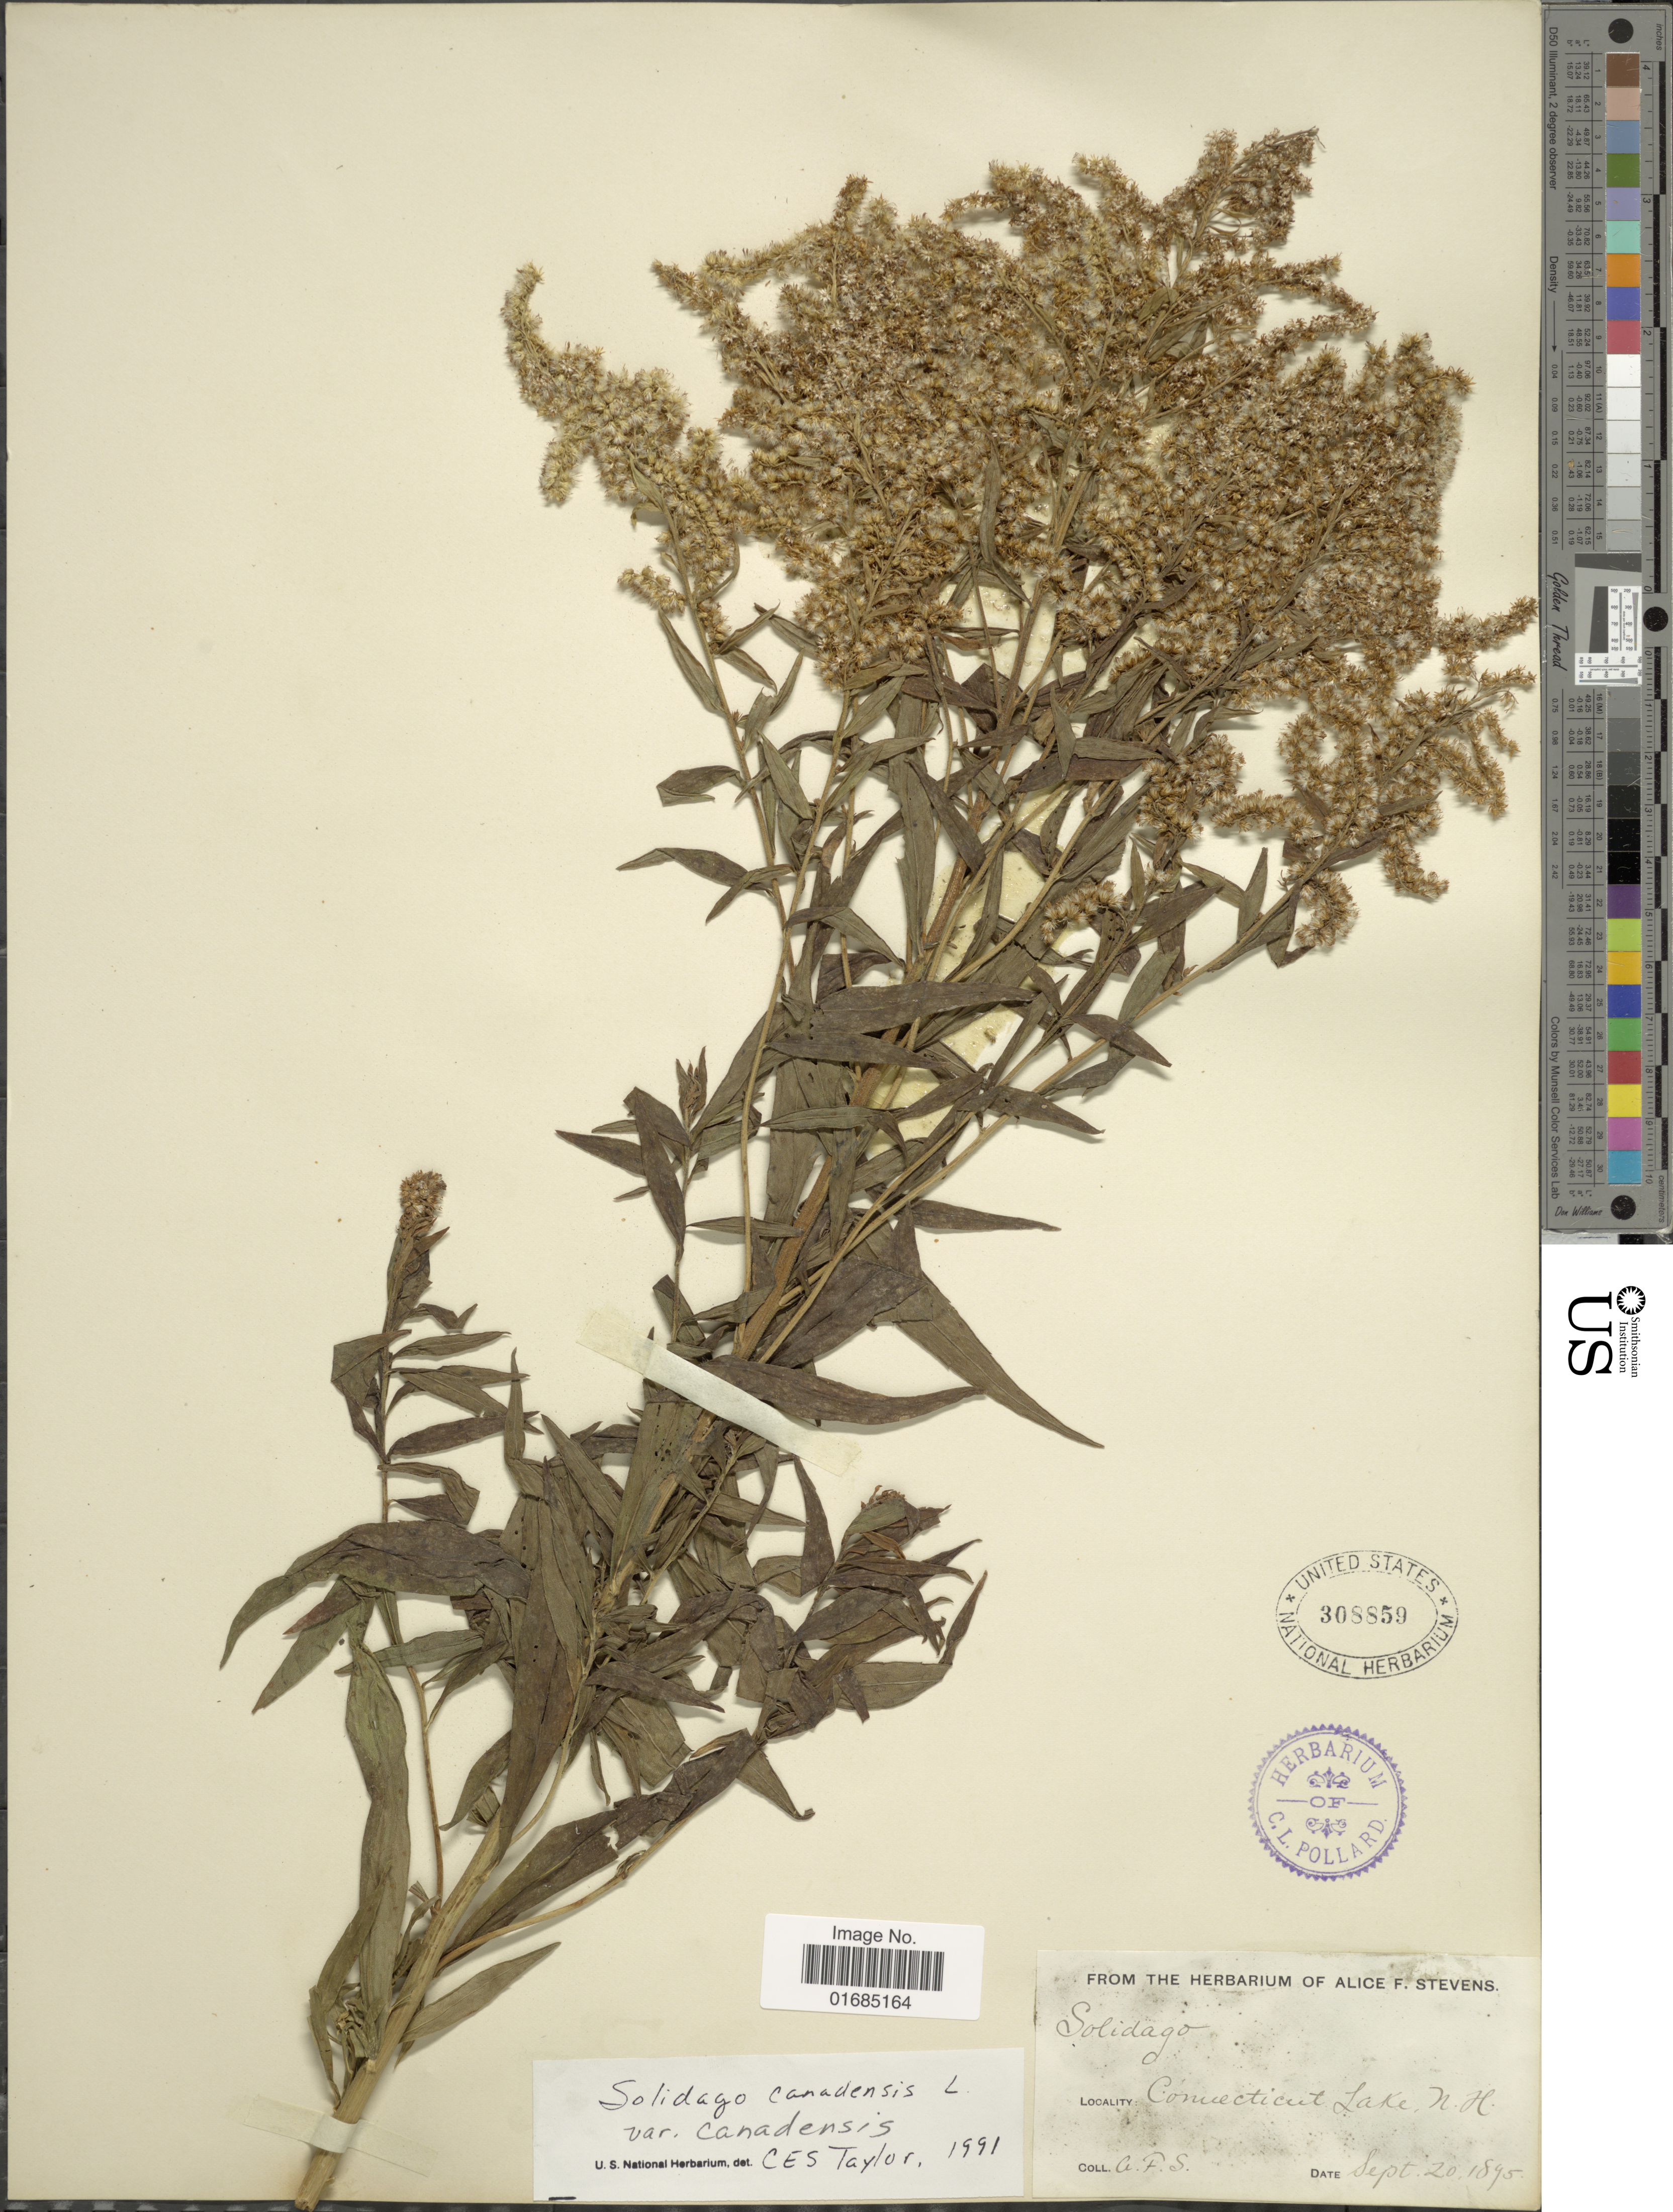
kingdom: Plantae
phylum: Tracheophyta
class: Magnoliopsida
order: Asterales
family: Asteraceae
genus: Solidago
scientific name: Solidago canadensis var. canadensis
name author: L.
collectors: A. Stevens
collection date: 1895-09-20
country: United States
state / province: New Hampshire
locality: Connecticut Lake.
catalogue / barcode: US 308859